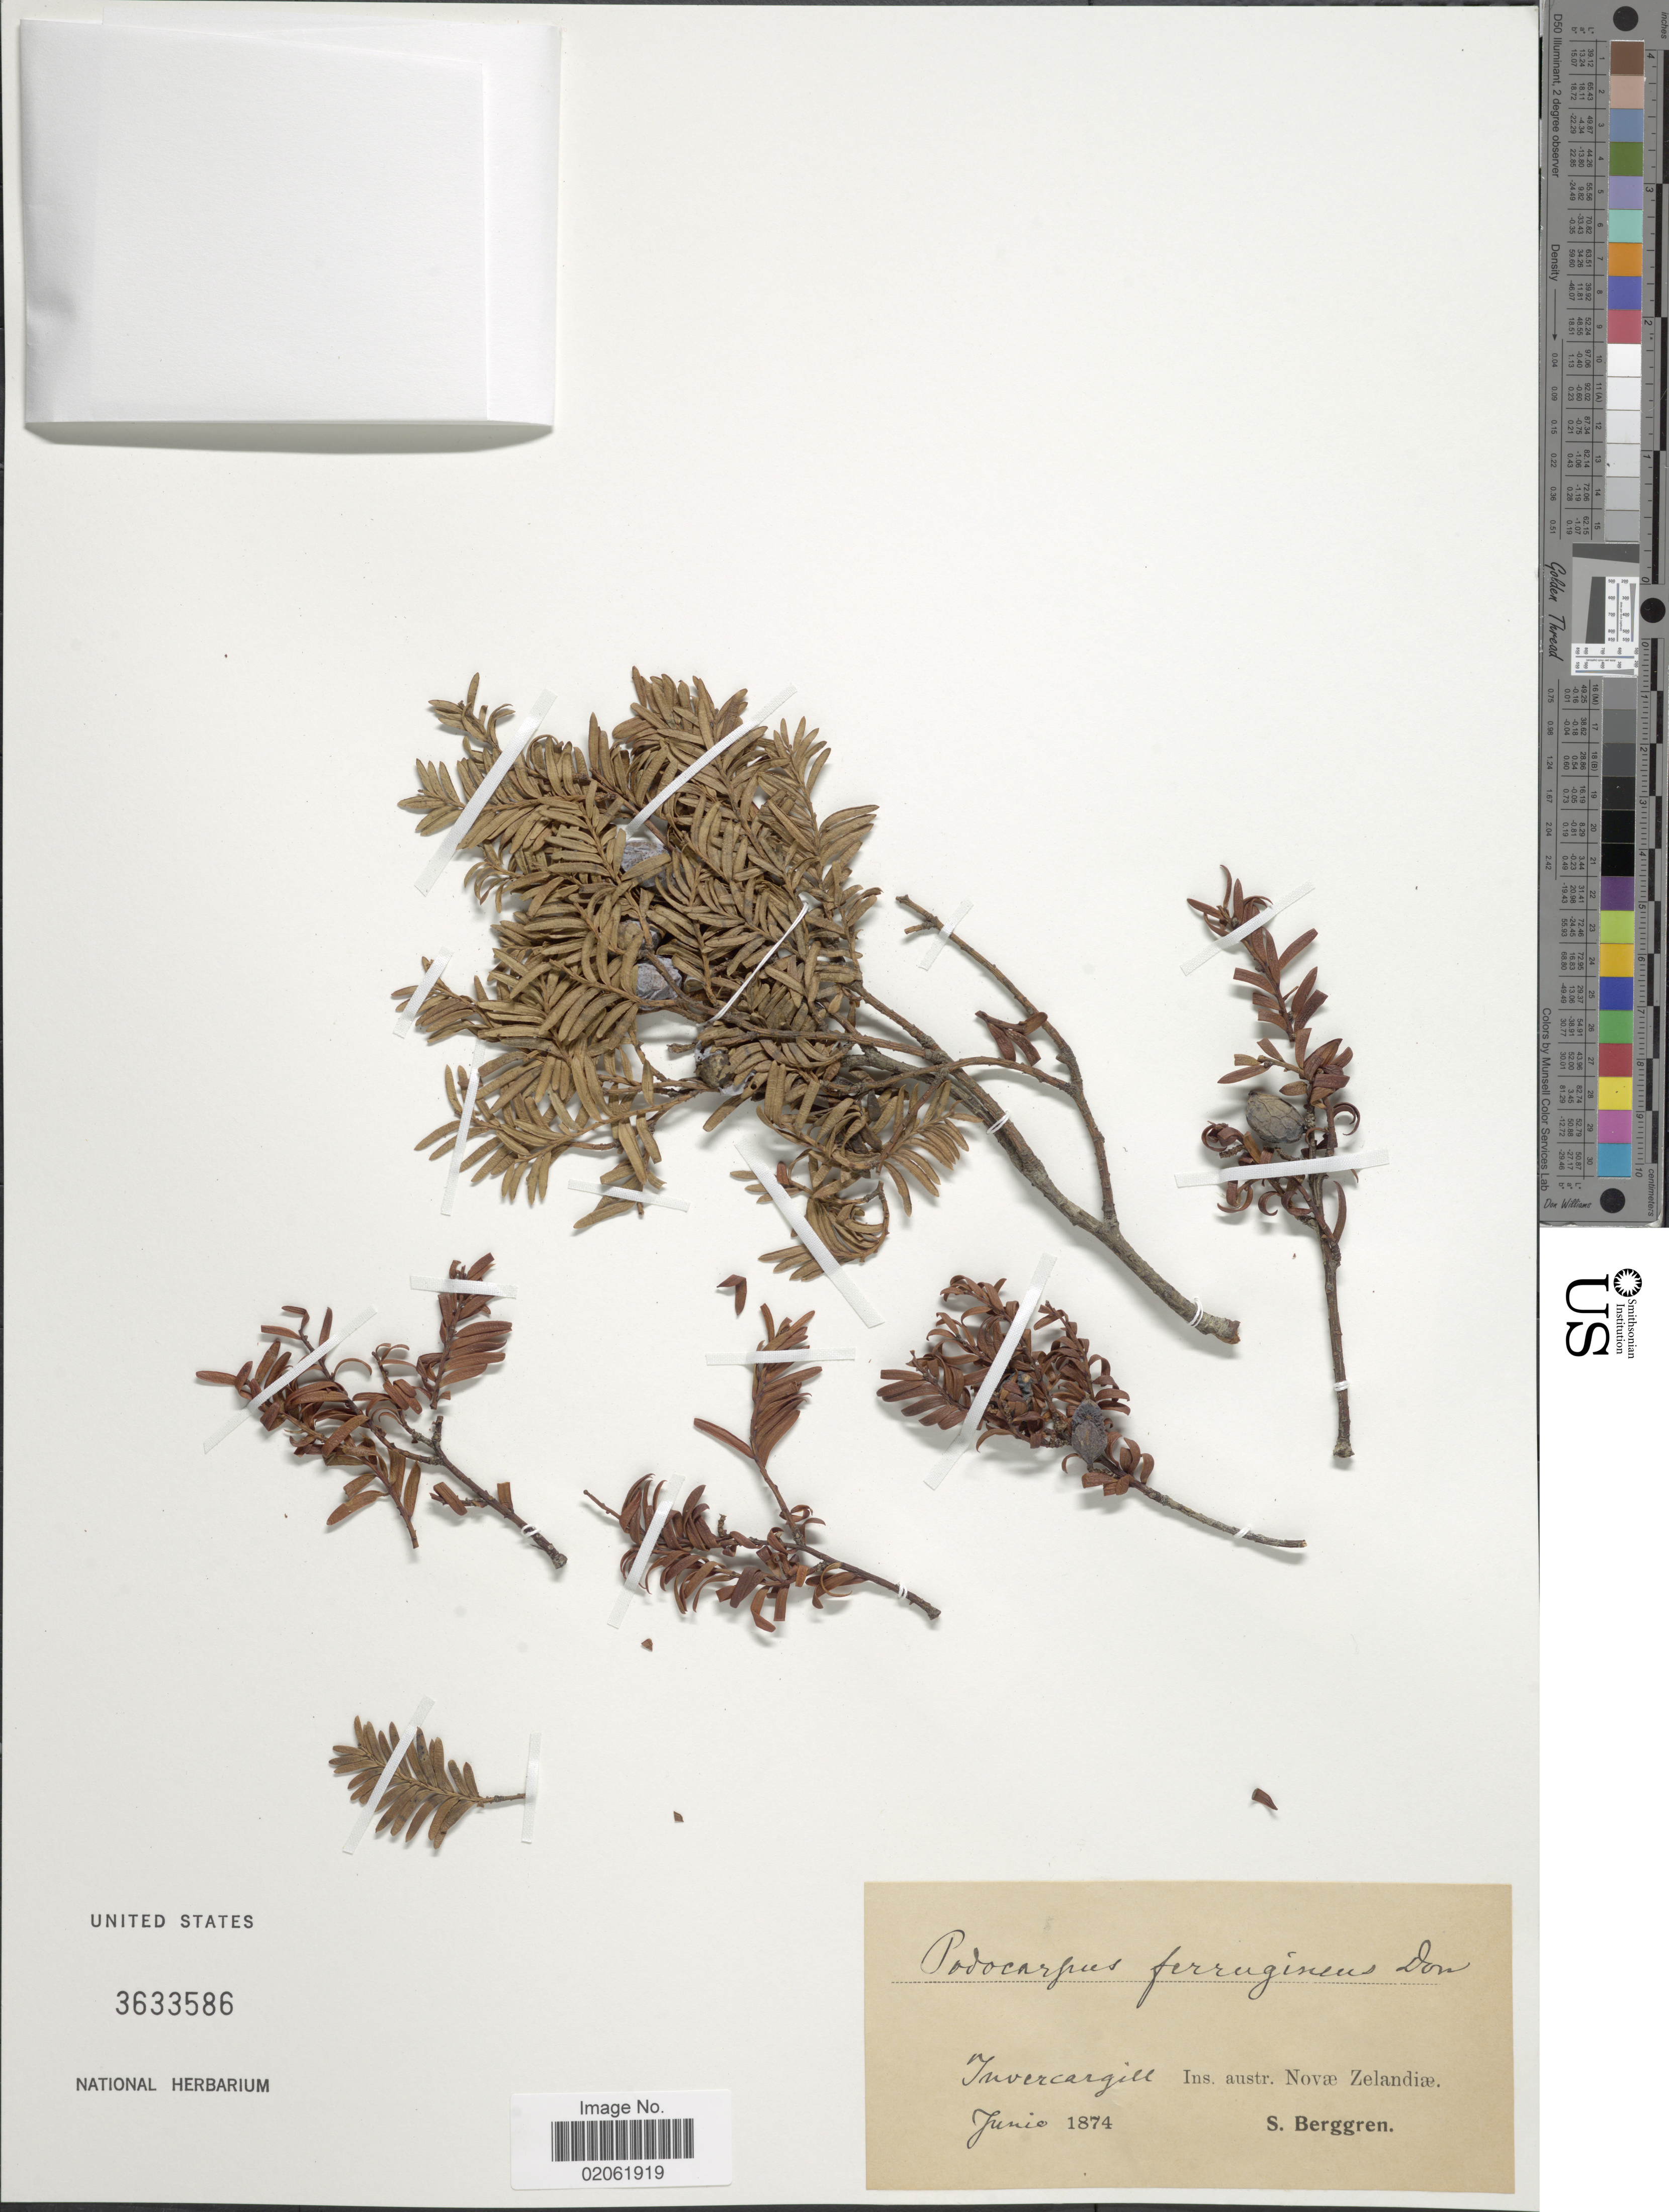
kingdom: Plantae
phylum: Tracheophyta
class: Pinopsida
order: Pinales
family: Podocarpaceae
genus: Podocarpus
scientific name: Podocarpus ferrugineus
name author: G. Benn. ex D. Don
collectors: S. Berggren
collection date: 1874-06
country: New Zealand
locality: Invercargill Ins. austr. Novae Zelandiae,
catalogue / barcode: US 3633586